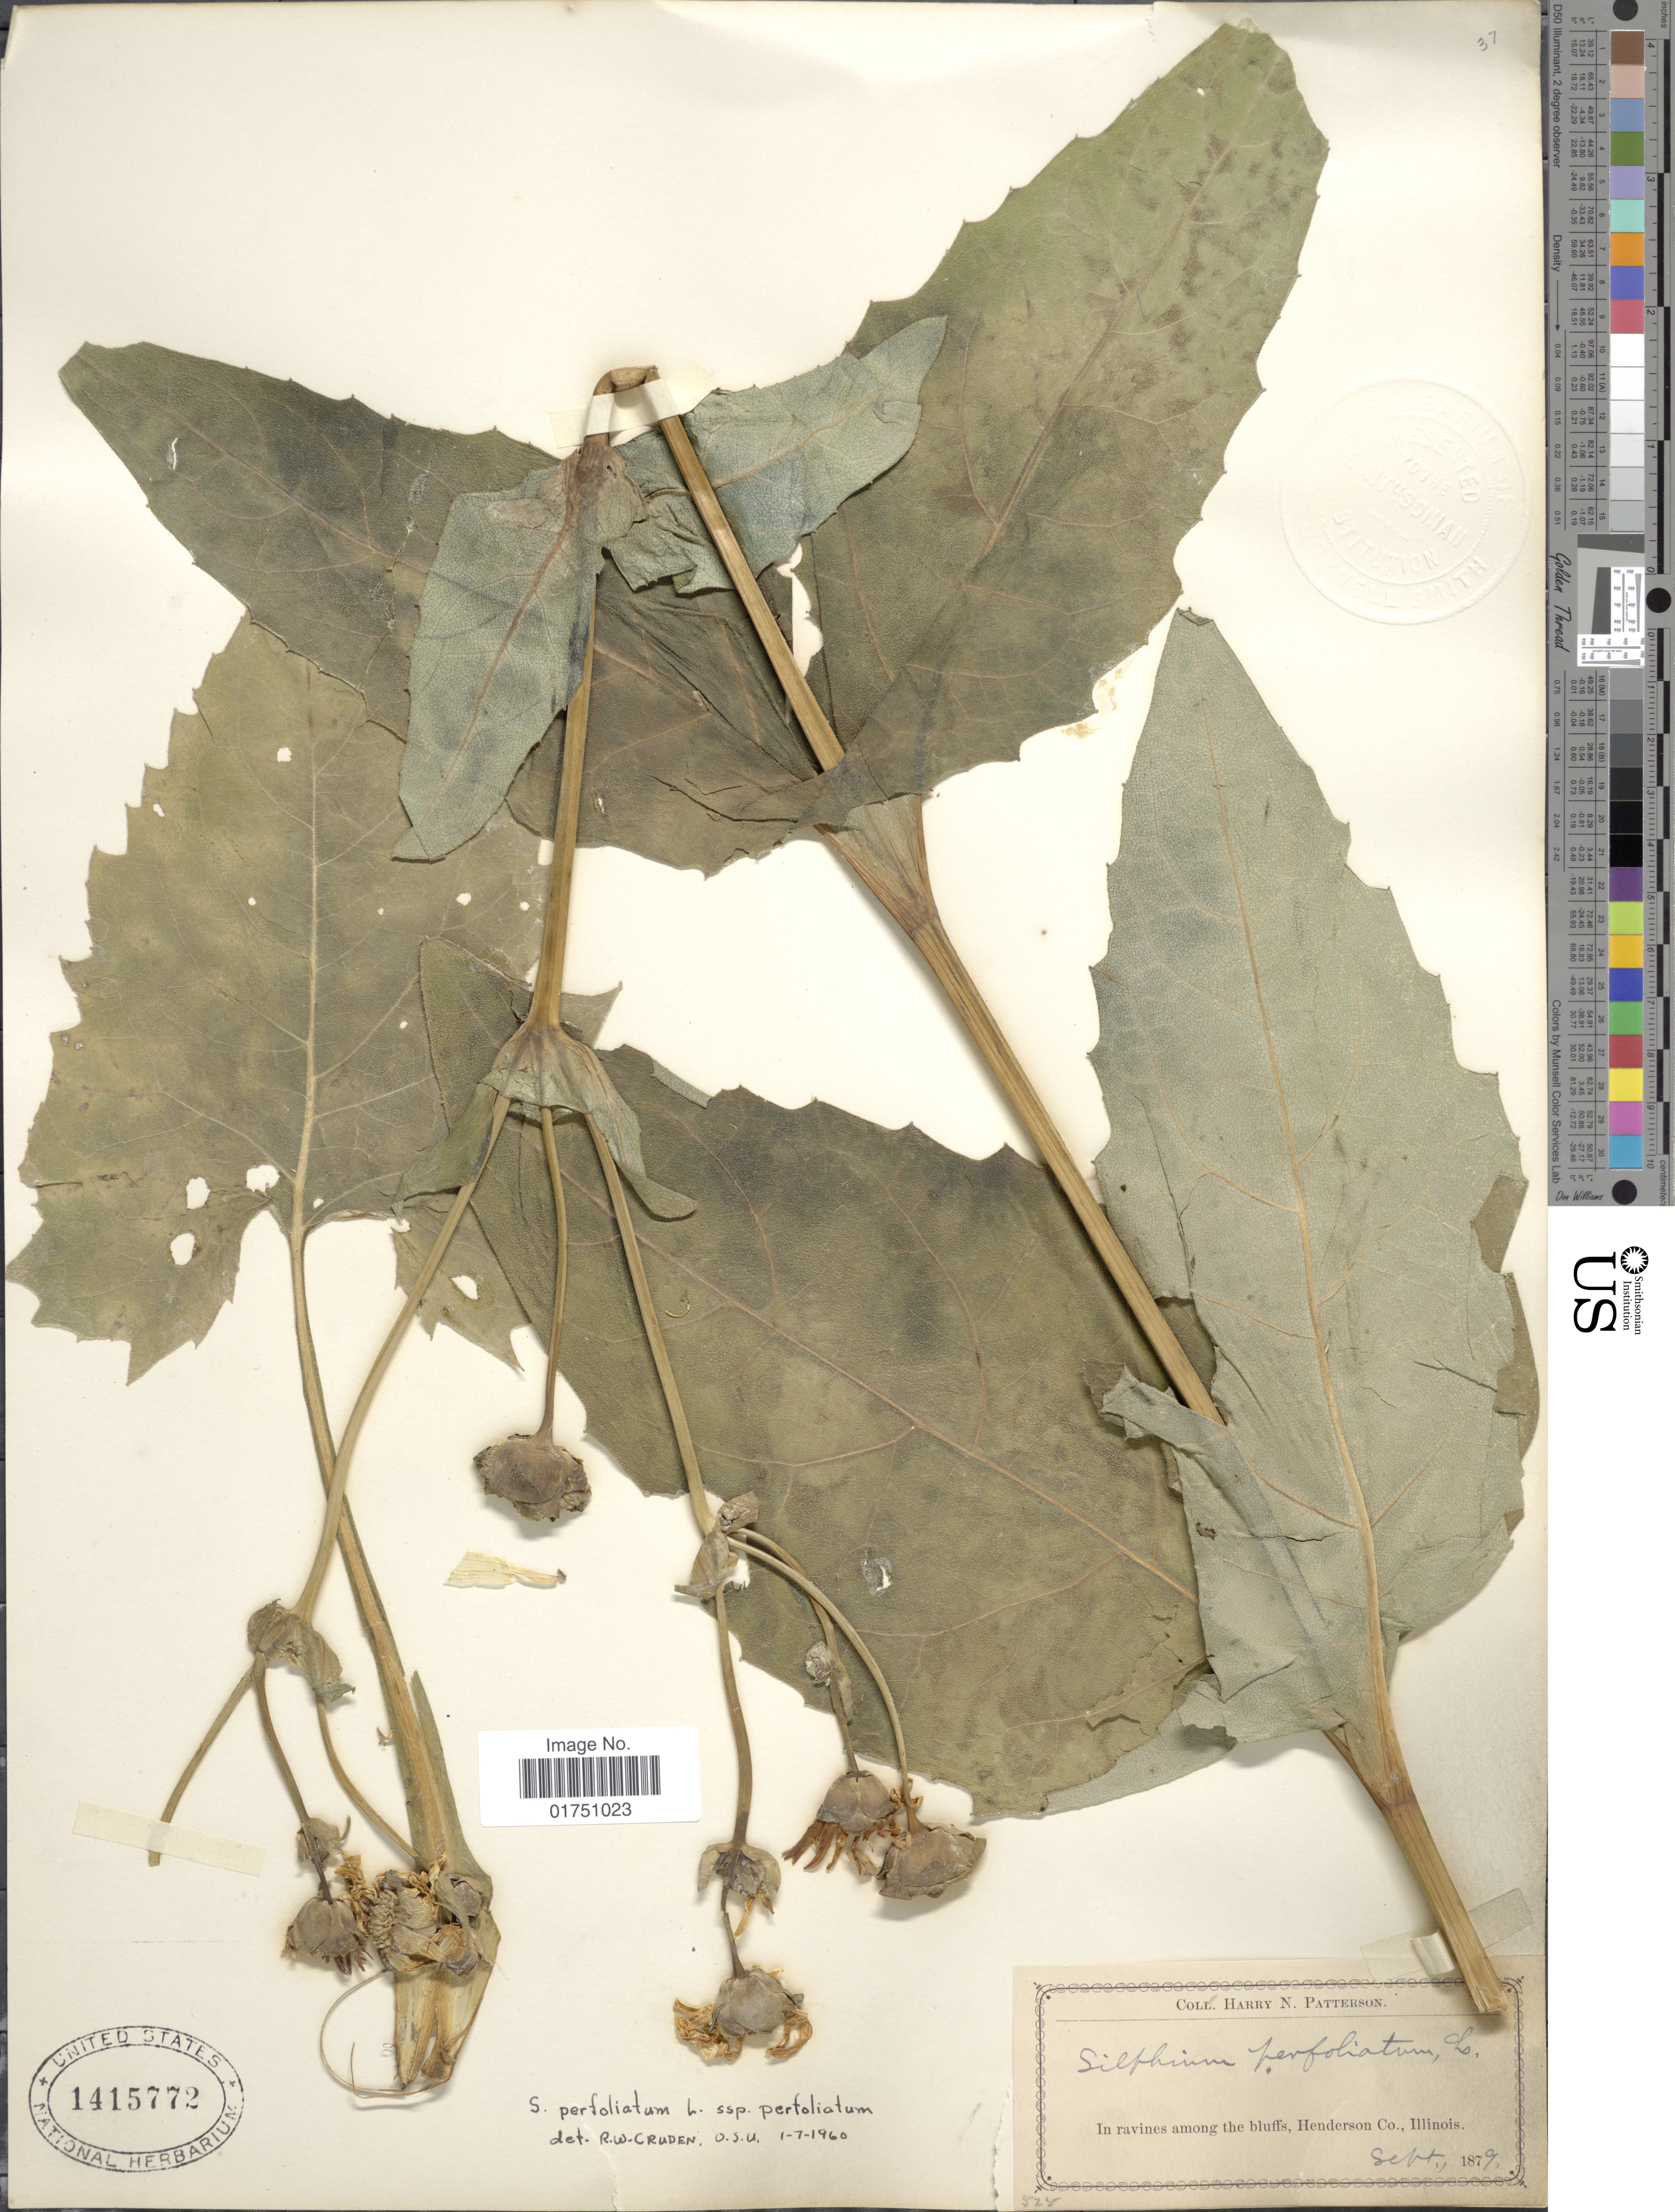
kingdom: Plantae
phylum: Tracheophyta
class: Magnoliopsida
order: Asterales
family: Asteraceae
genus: Silphium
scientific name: Silphium perfoliatum var. perfoliatum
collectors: H. N. Patterson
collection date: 1879-09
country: United States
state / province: Illinois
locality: In ravines among the bluffs, Henderson Co., Illinois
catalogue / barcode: US 1415772